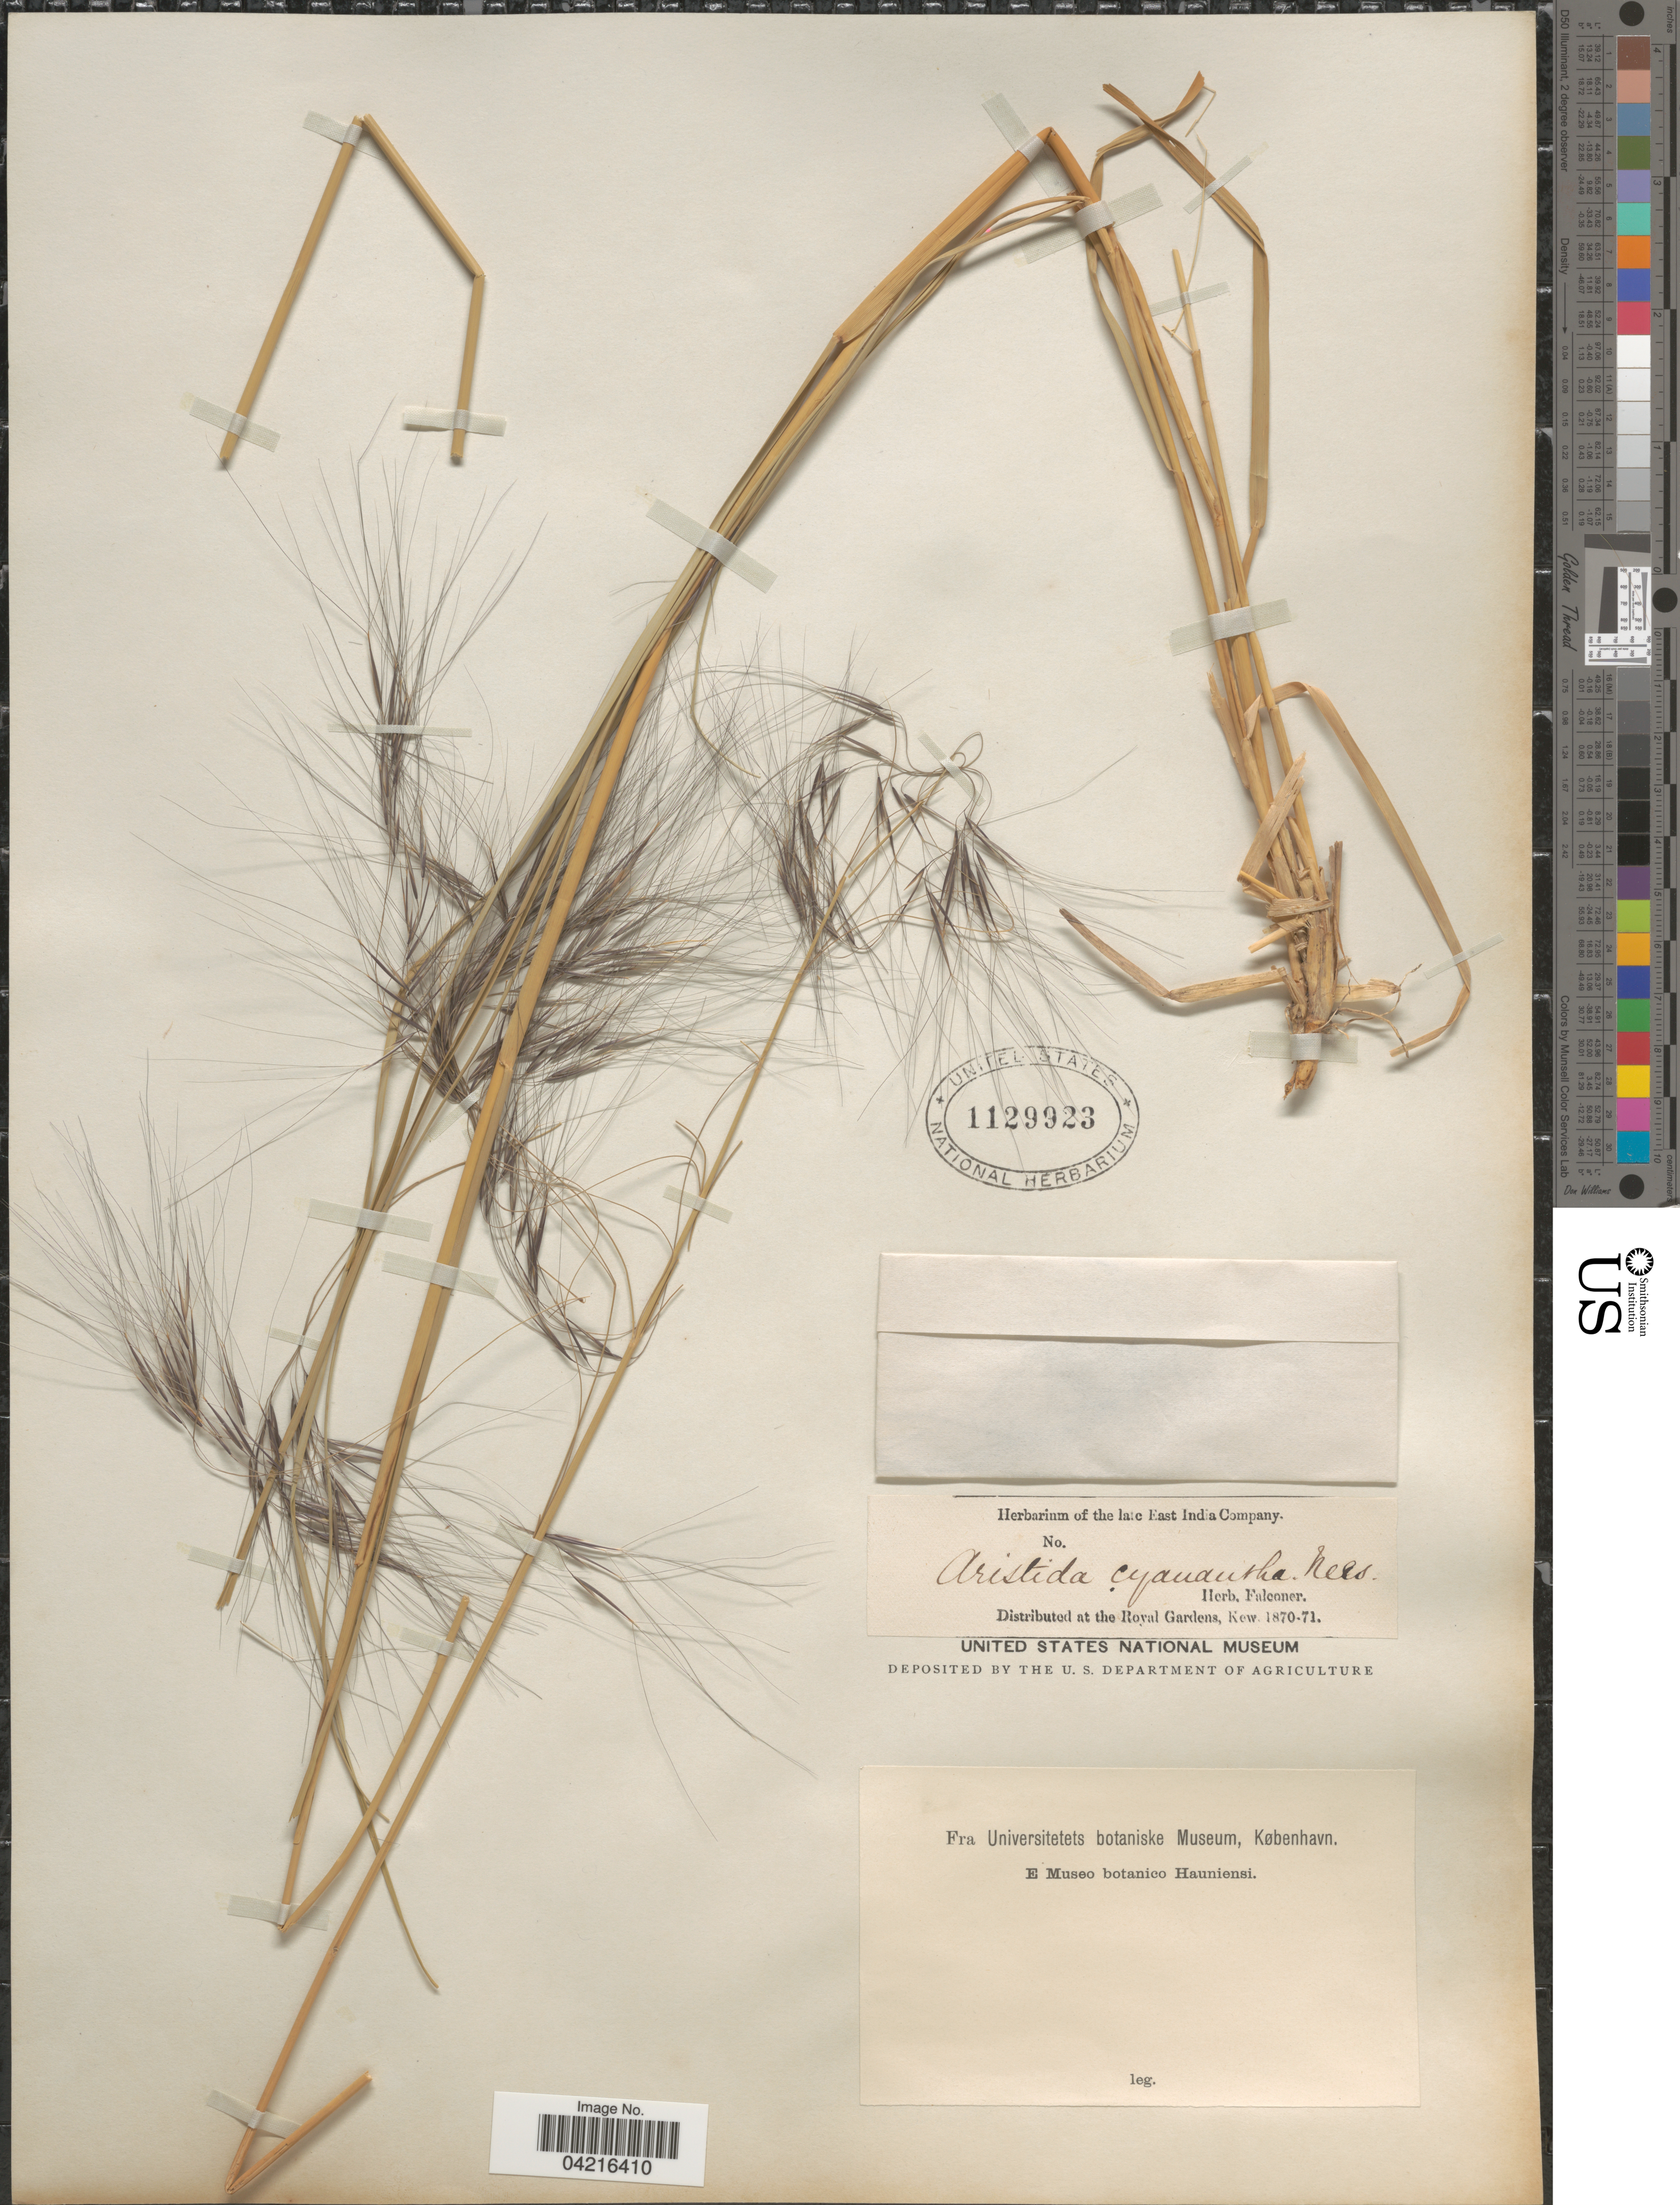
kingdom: Plantae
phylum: Tracheophyta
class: Liliopsida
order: Poales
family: Poaceae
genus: Aristida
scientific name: Aristida cyanantha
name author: Nees ex Steud.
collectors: ex herb. Falconer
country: India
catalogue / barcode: US 1129923